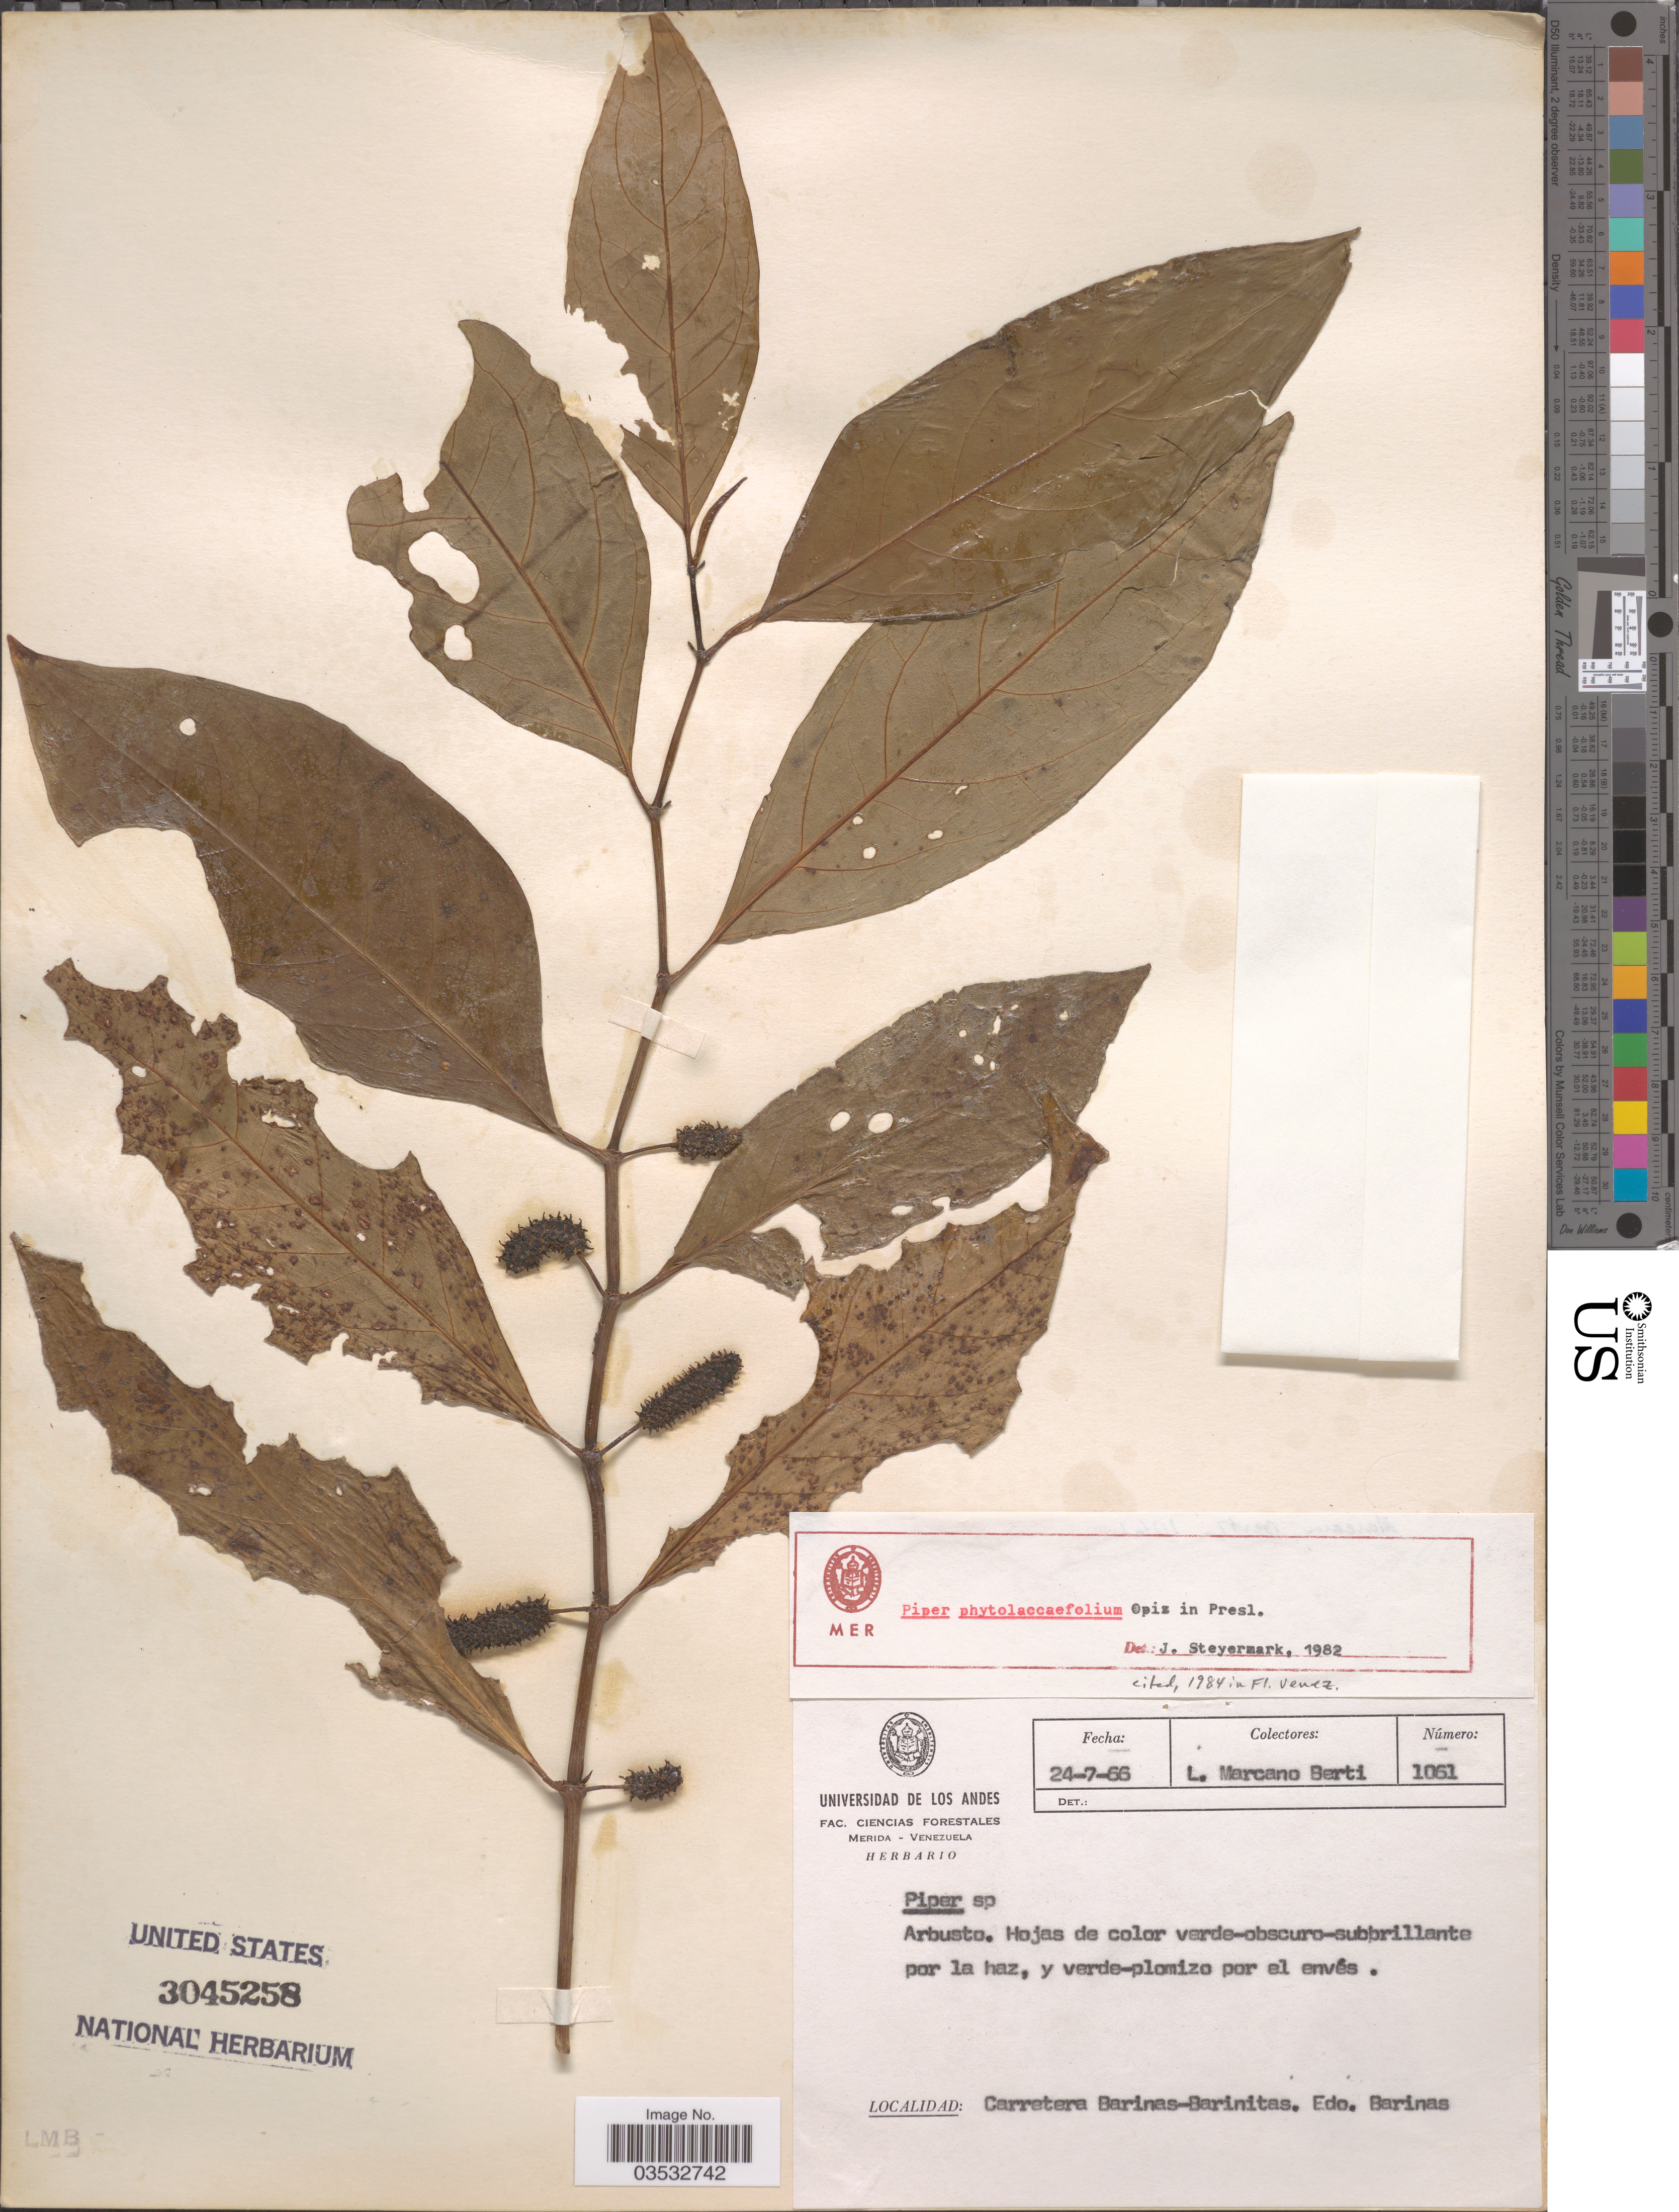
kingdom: Plantae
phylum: Tracheophyta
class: Magnoliopsida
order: Piperales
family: Piperaceae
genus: Piper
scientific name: Piper phytolaccifolium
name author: Opiz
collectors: L. Marcano-Berti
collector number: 1061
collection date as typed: Transcribed d/m/y: 24/7/66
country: Venezuela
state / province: Barinas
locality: Carretera Barinas-Barinitas.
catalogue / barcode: US 3045258